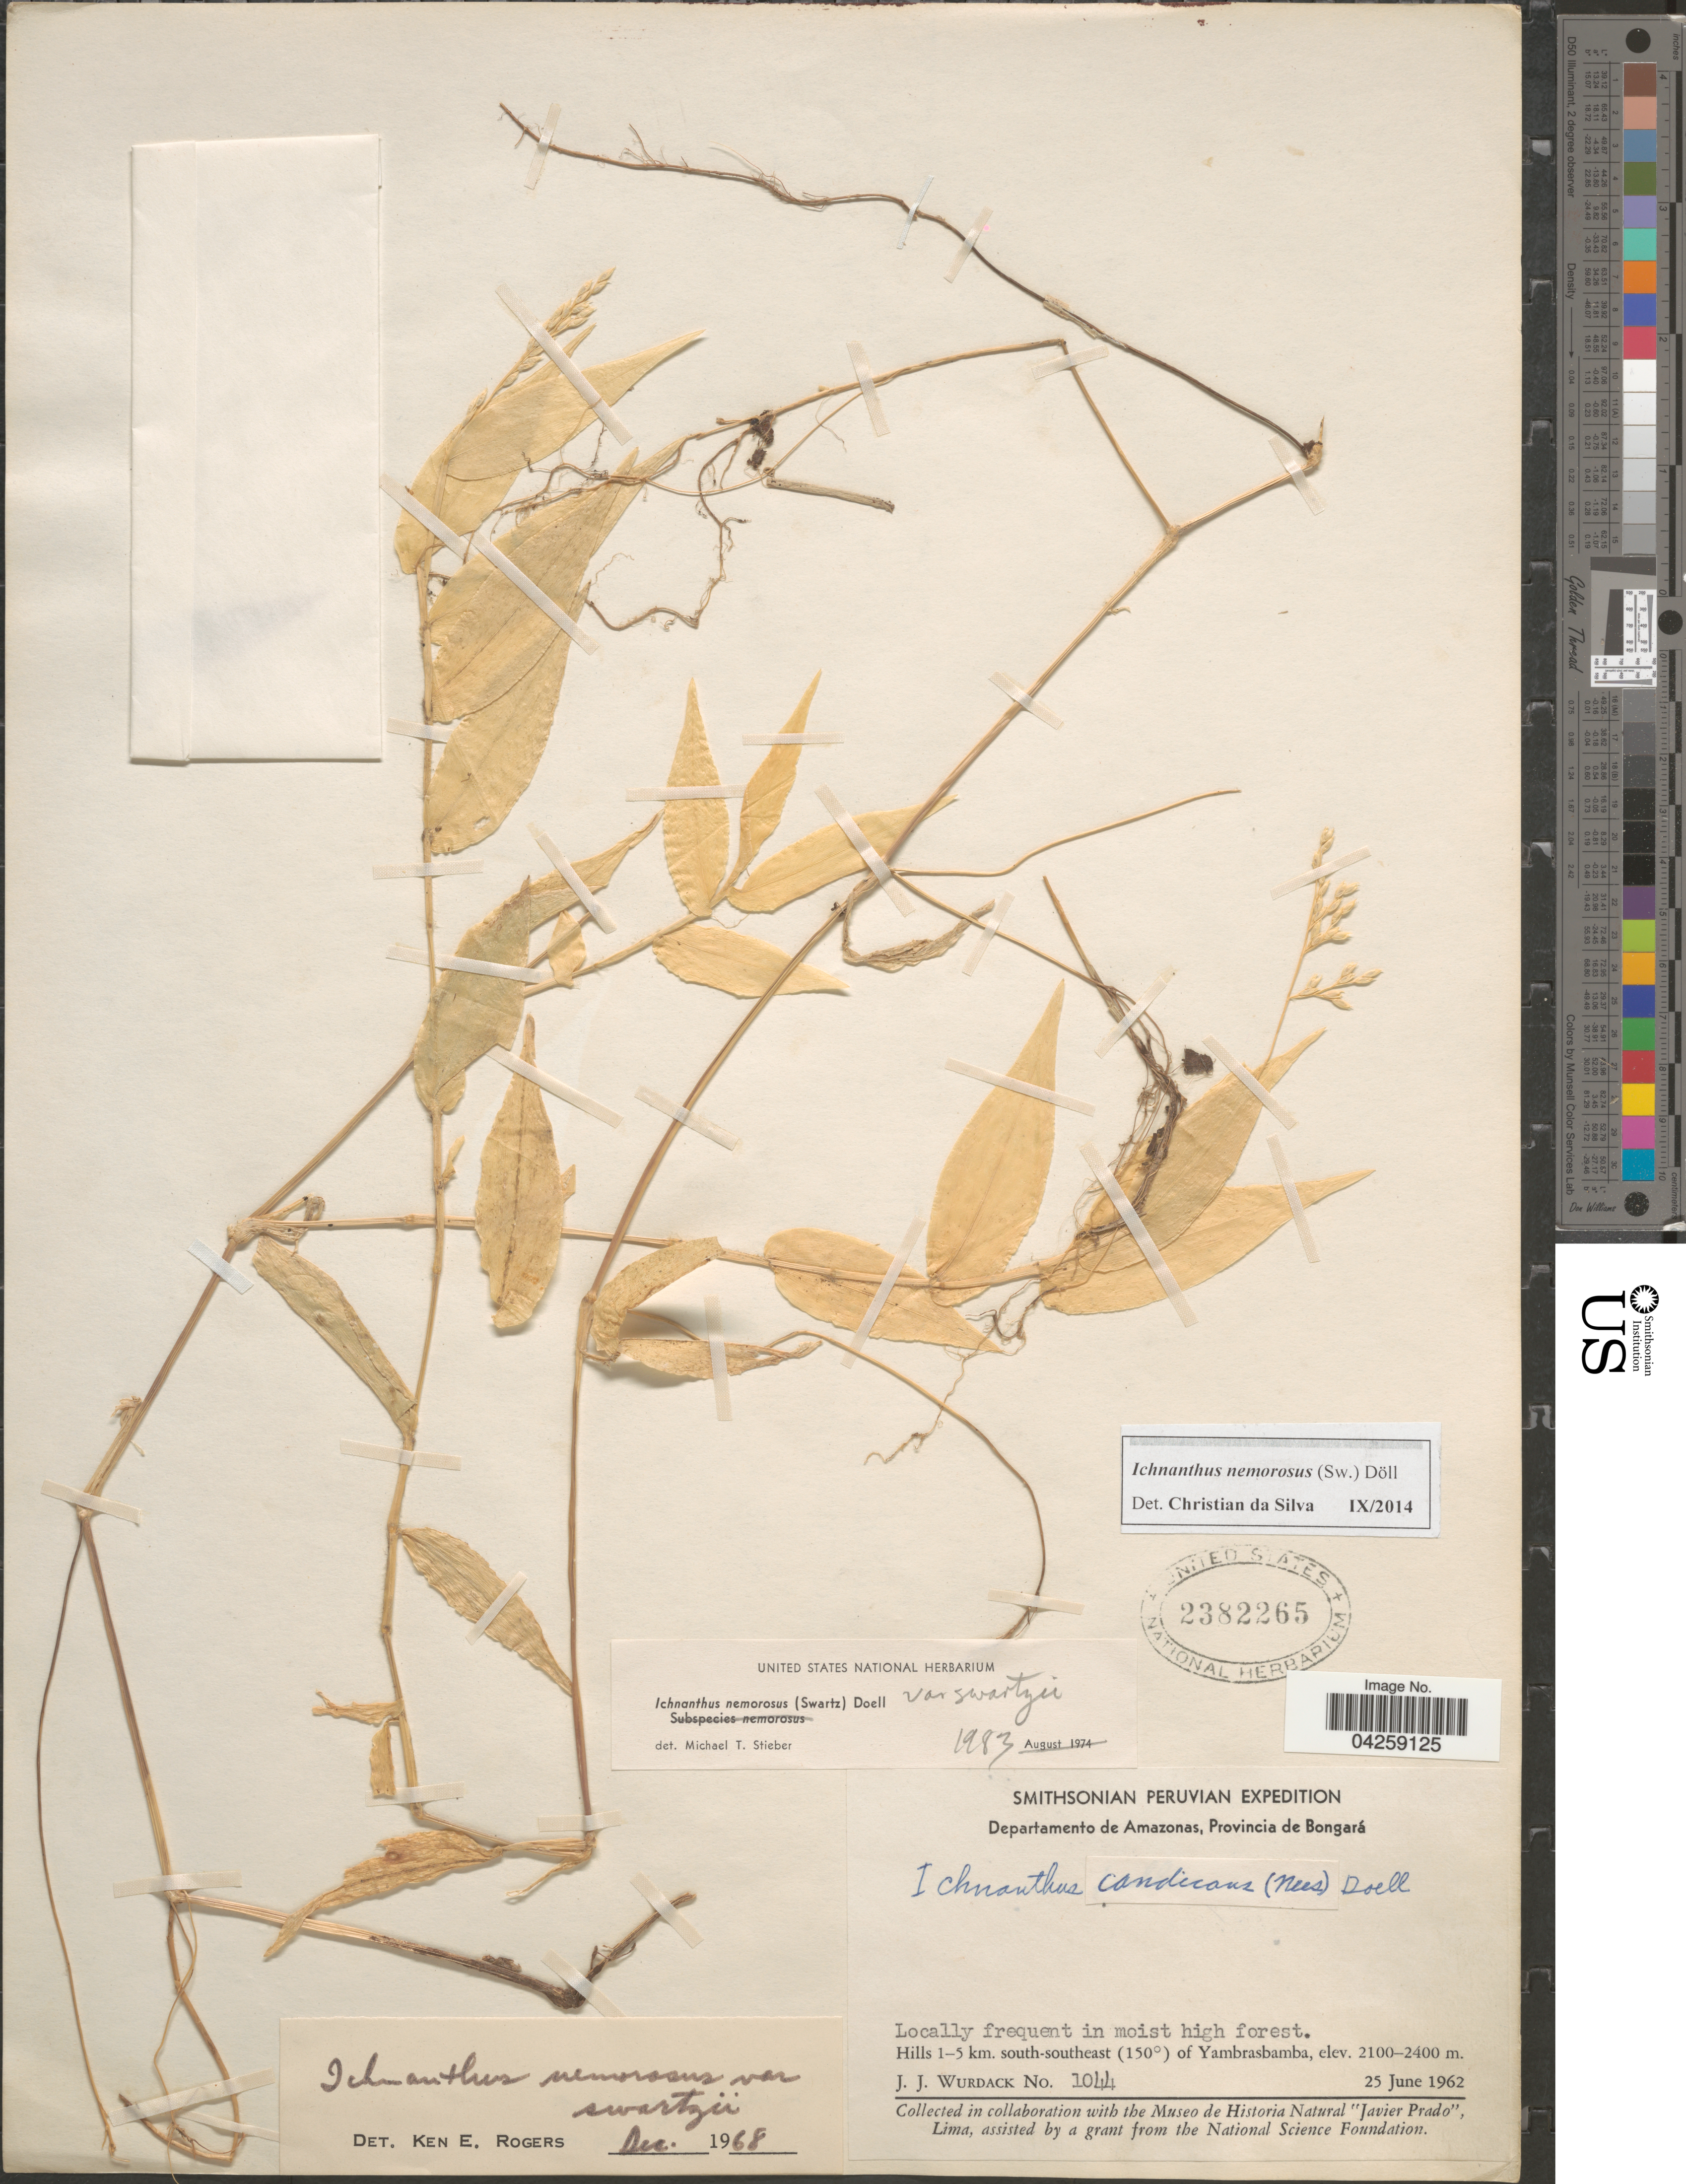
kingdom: Plantae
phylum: Tracheophyta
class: Liliopsida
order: Poales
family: Poaceae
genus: Ichnanthus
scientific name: Ichnanthus nemorosus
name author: (Sw.) Döll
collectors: J. J. Wurdack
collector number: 1044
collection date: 1962-06-25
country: Peru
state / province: Amazonas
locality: Smithsonian Peruvian Expedition. Departamento de Amazonas, Provincia de Bongará. Locally frequent in moist high forest. Hills 1-5 km. south-southeast (150°) of Yambrasbamba.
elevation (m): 2100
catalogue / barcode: US 2382265